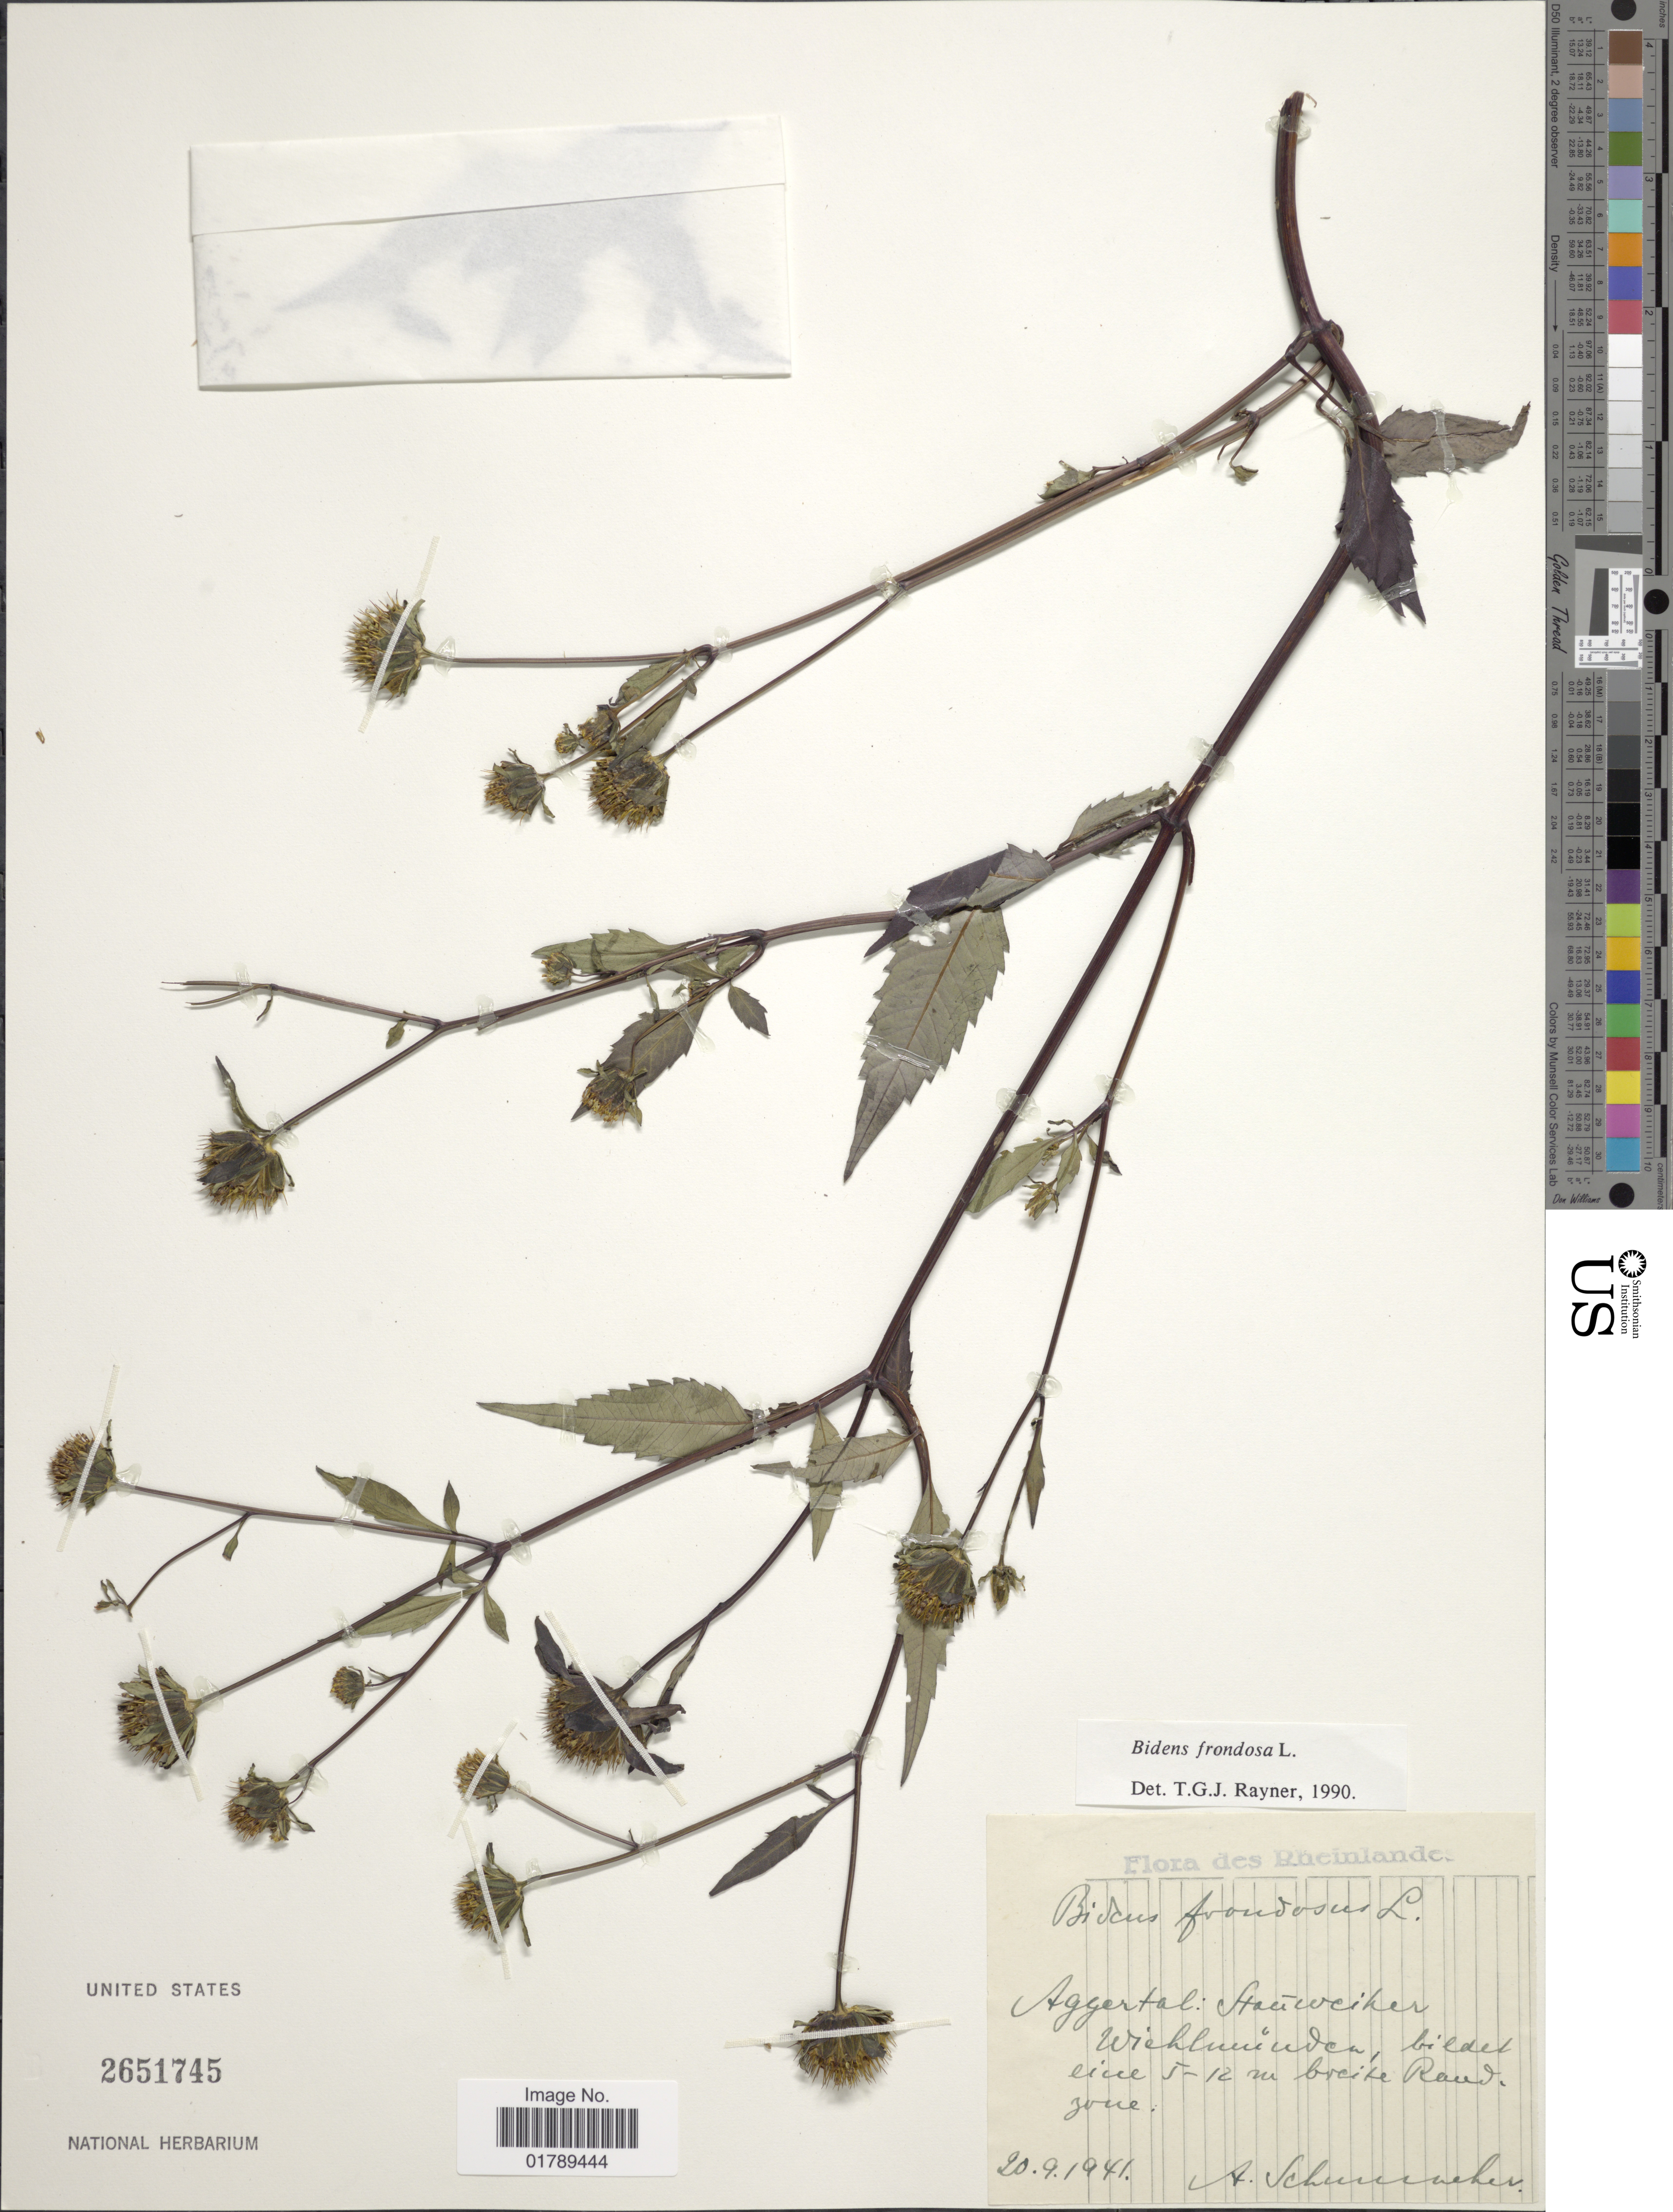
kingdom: Plantae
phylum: Tracheophyta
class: Magnoliopsida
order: Asterales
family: Asteraceae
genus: Bidens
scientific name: Bidens frondosa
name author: L.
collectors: A. Schumacher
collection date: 1941-09-20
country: Germany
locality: Rheinlandes. Aggertal: Staciweiker, Wichluninden, bildet eine 5-12 m breite Rand. [interpreted]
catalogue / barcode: US 2651745